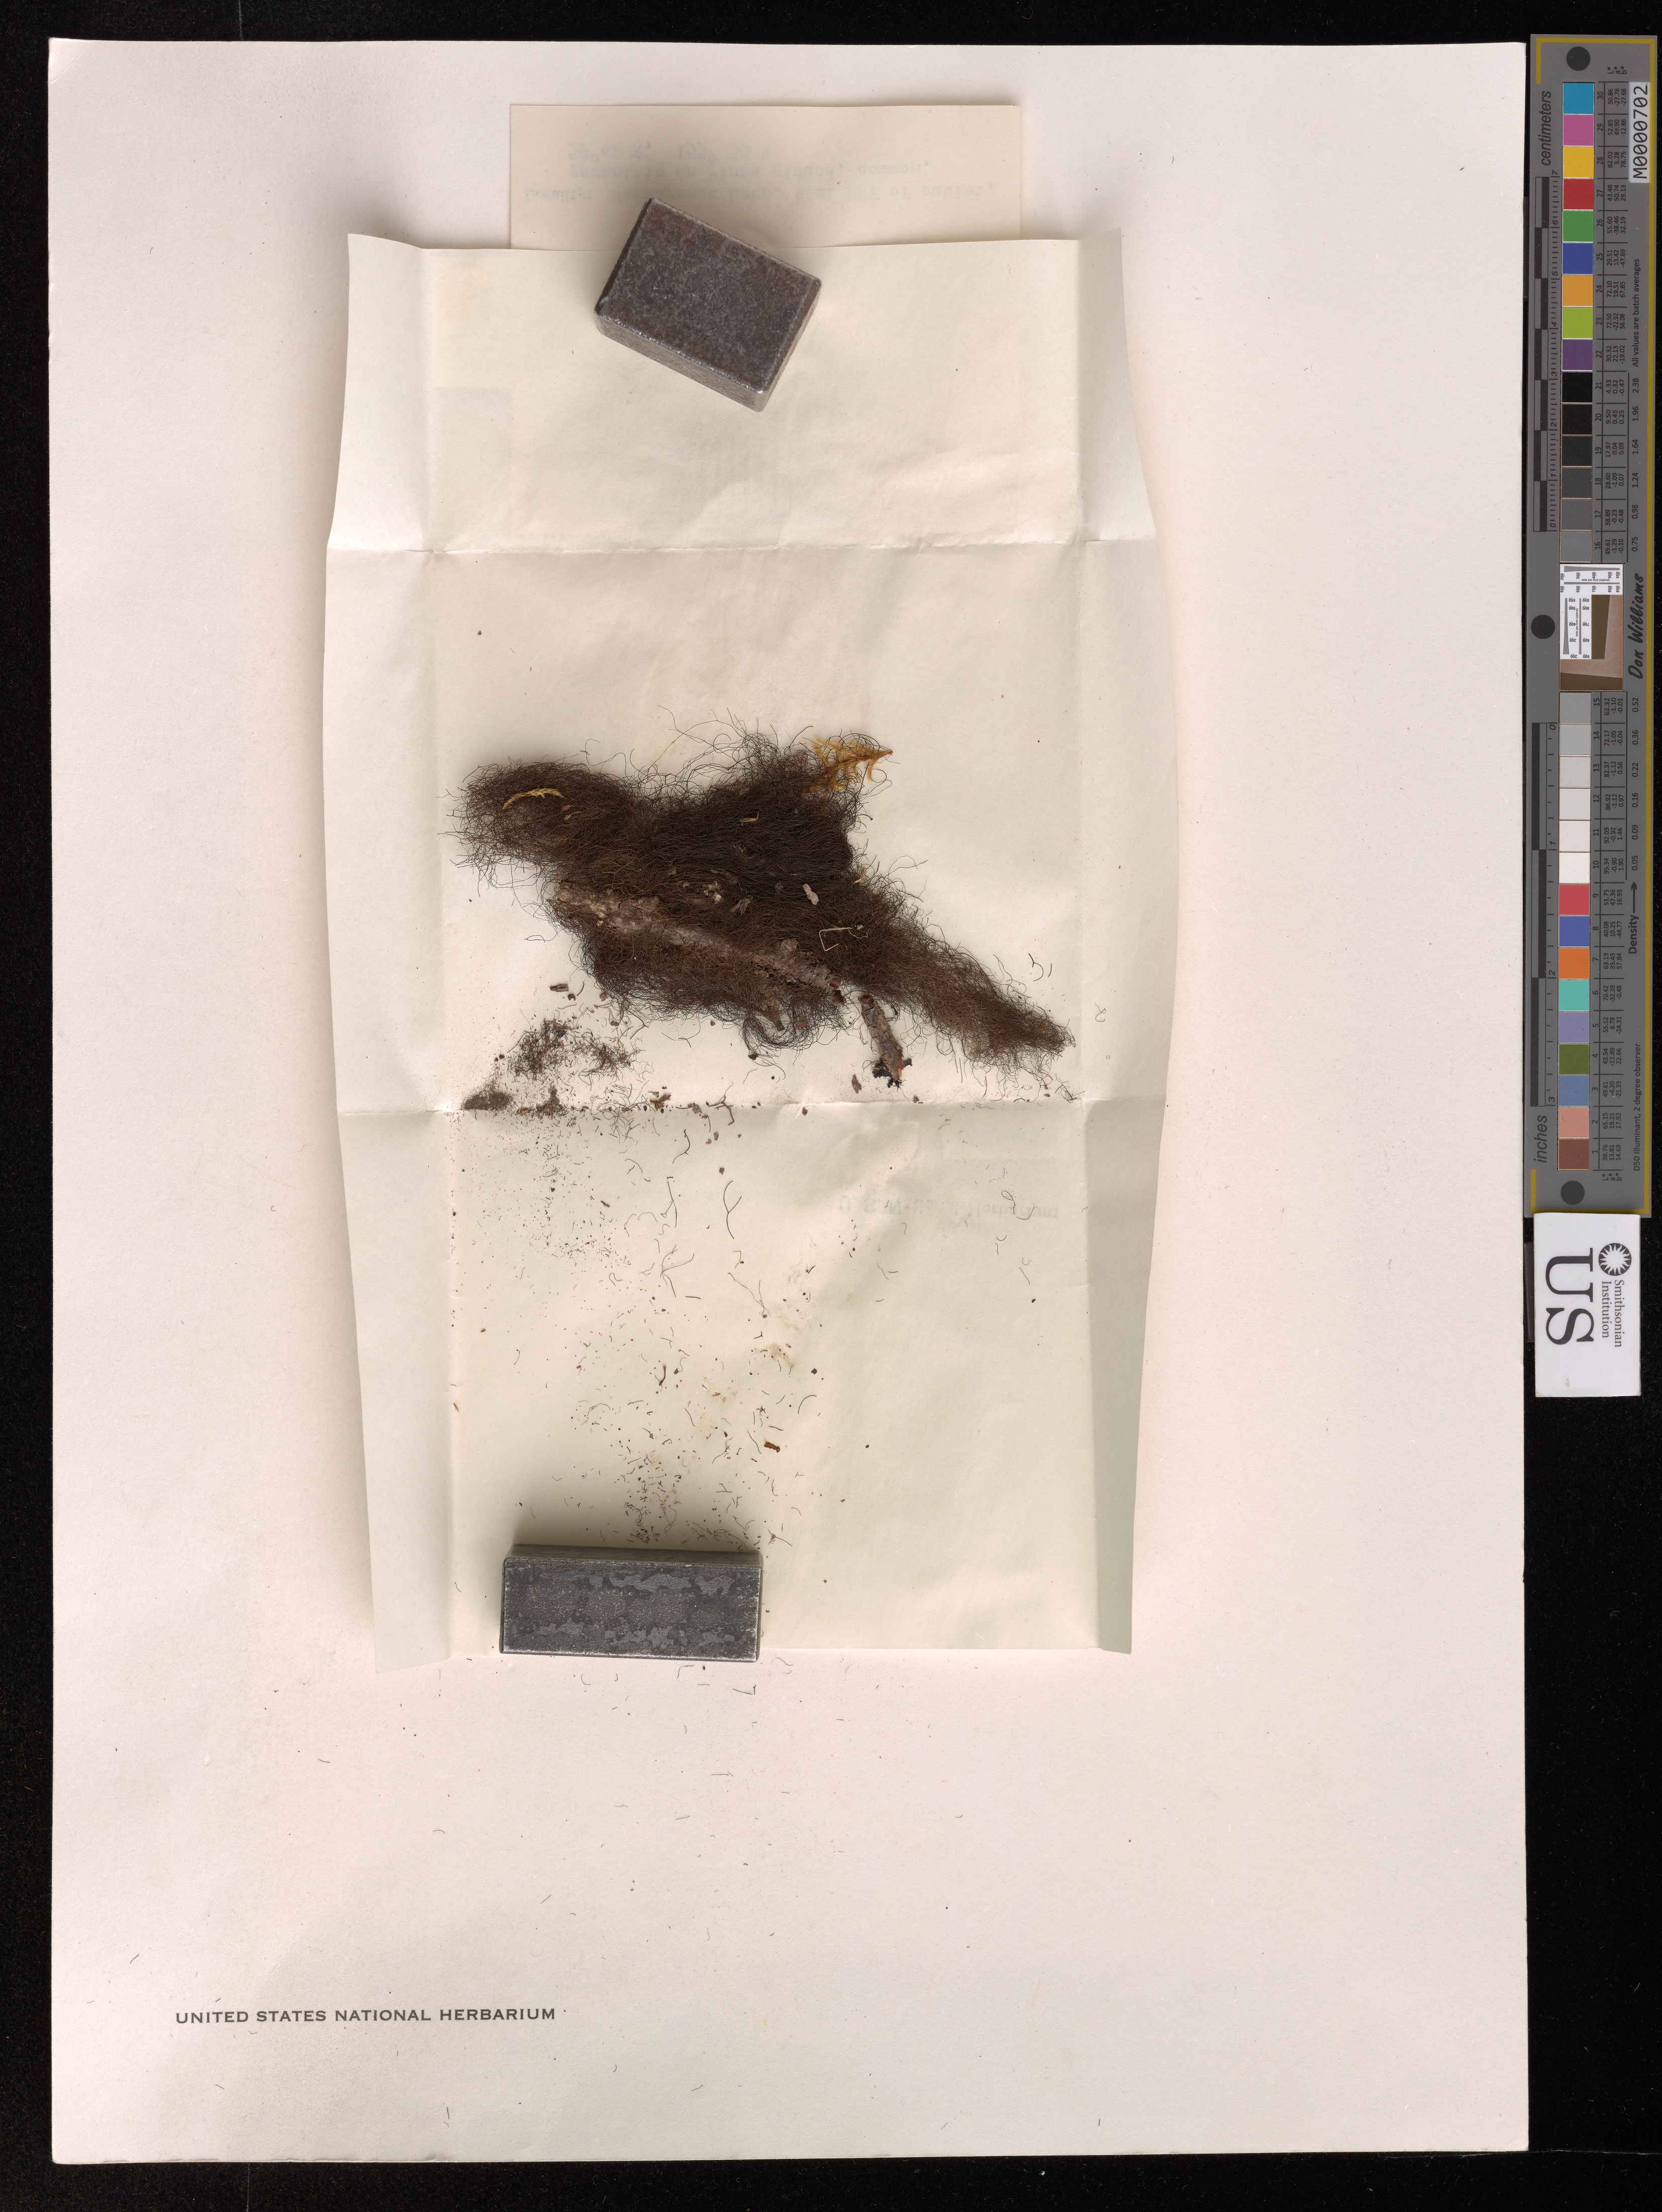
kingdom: Fungi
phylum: Ascomycota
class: Lecanoromycetes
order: Lecanorales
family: Parmeliaceae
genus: Alectoria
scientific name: Alectoria simplicior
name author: (Vain.) Lynge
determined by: Brodo, I. M.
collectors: E. H. Muller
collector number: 855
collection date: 1951-08-02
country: United States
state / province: Alaska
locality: Nanwhyenuk lake, 4 miles NNE of outlet